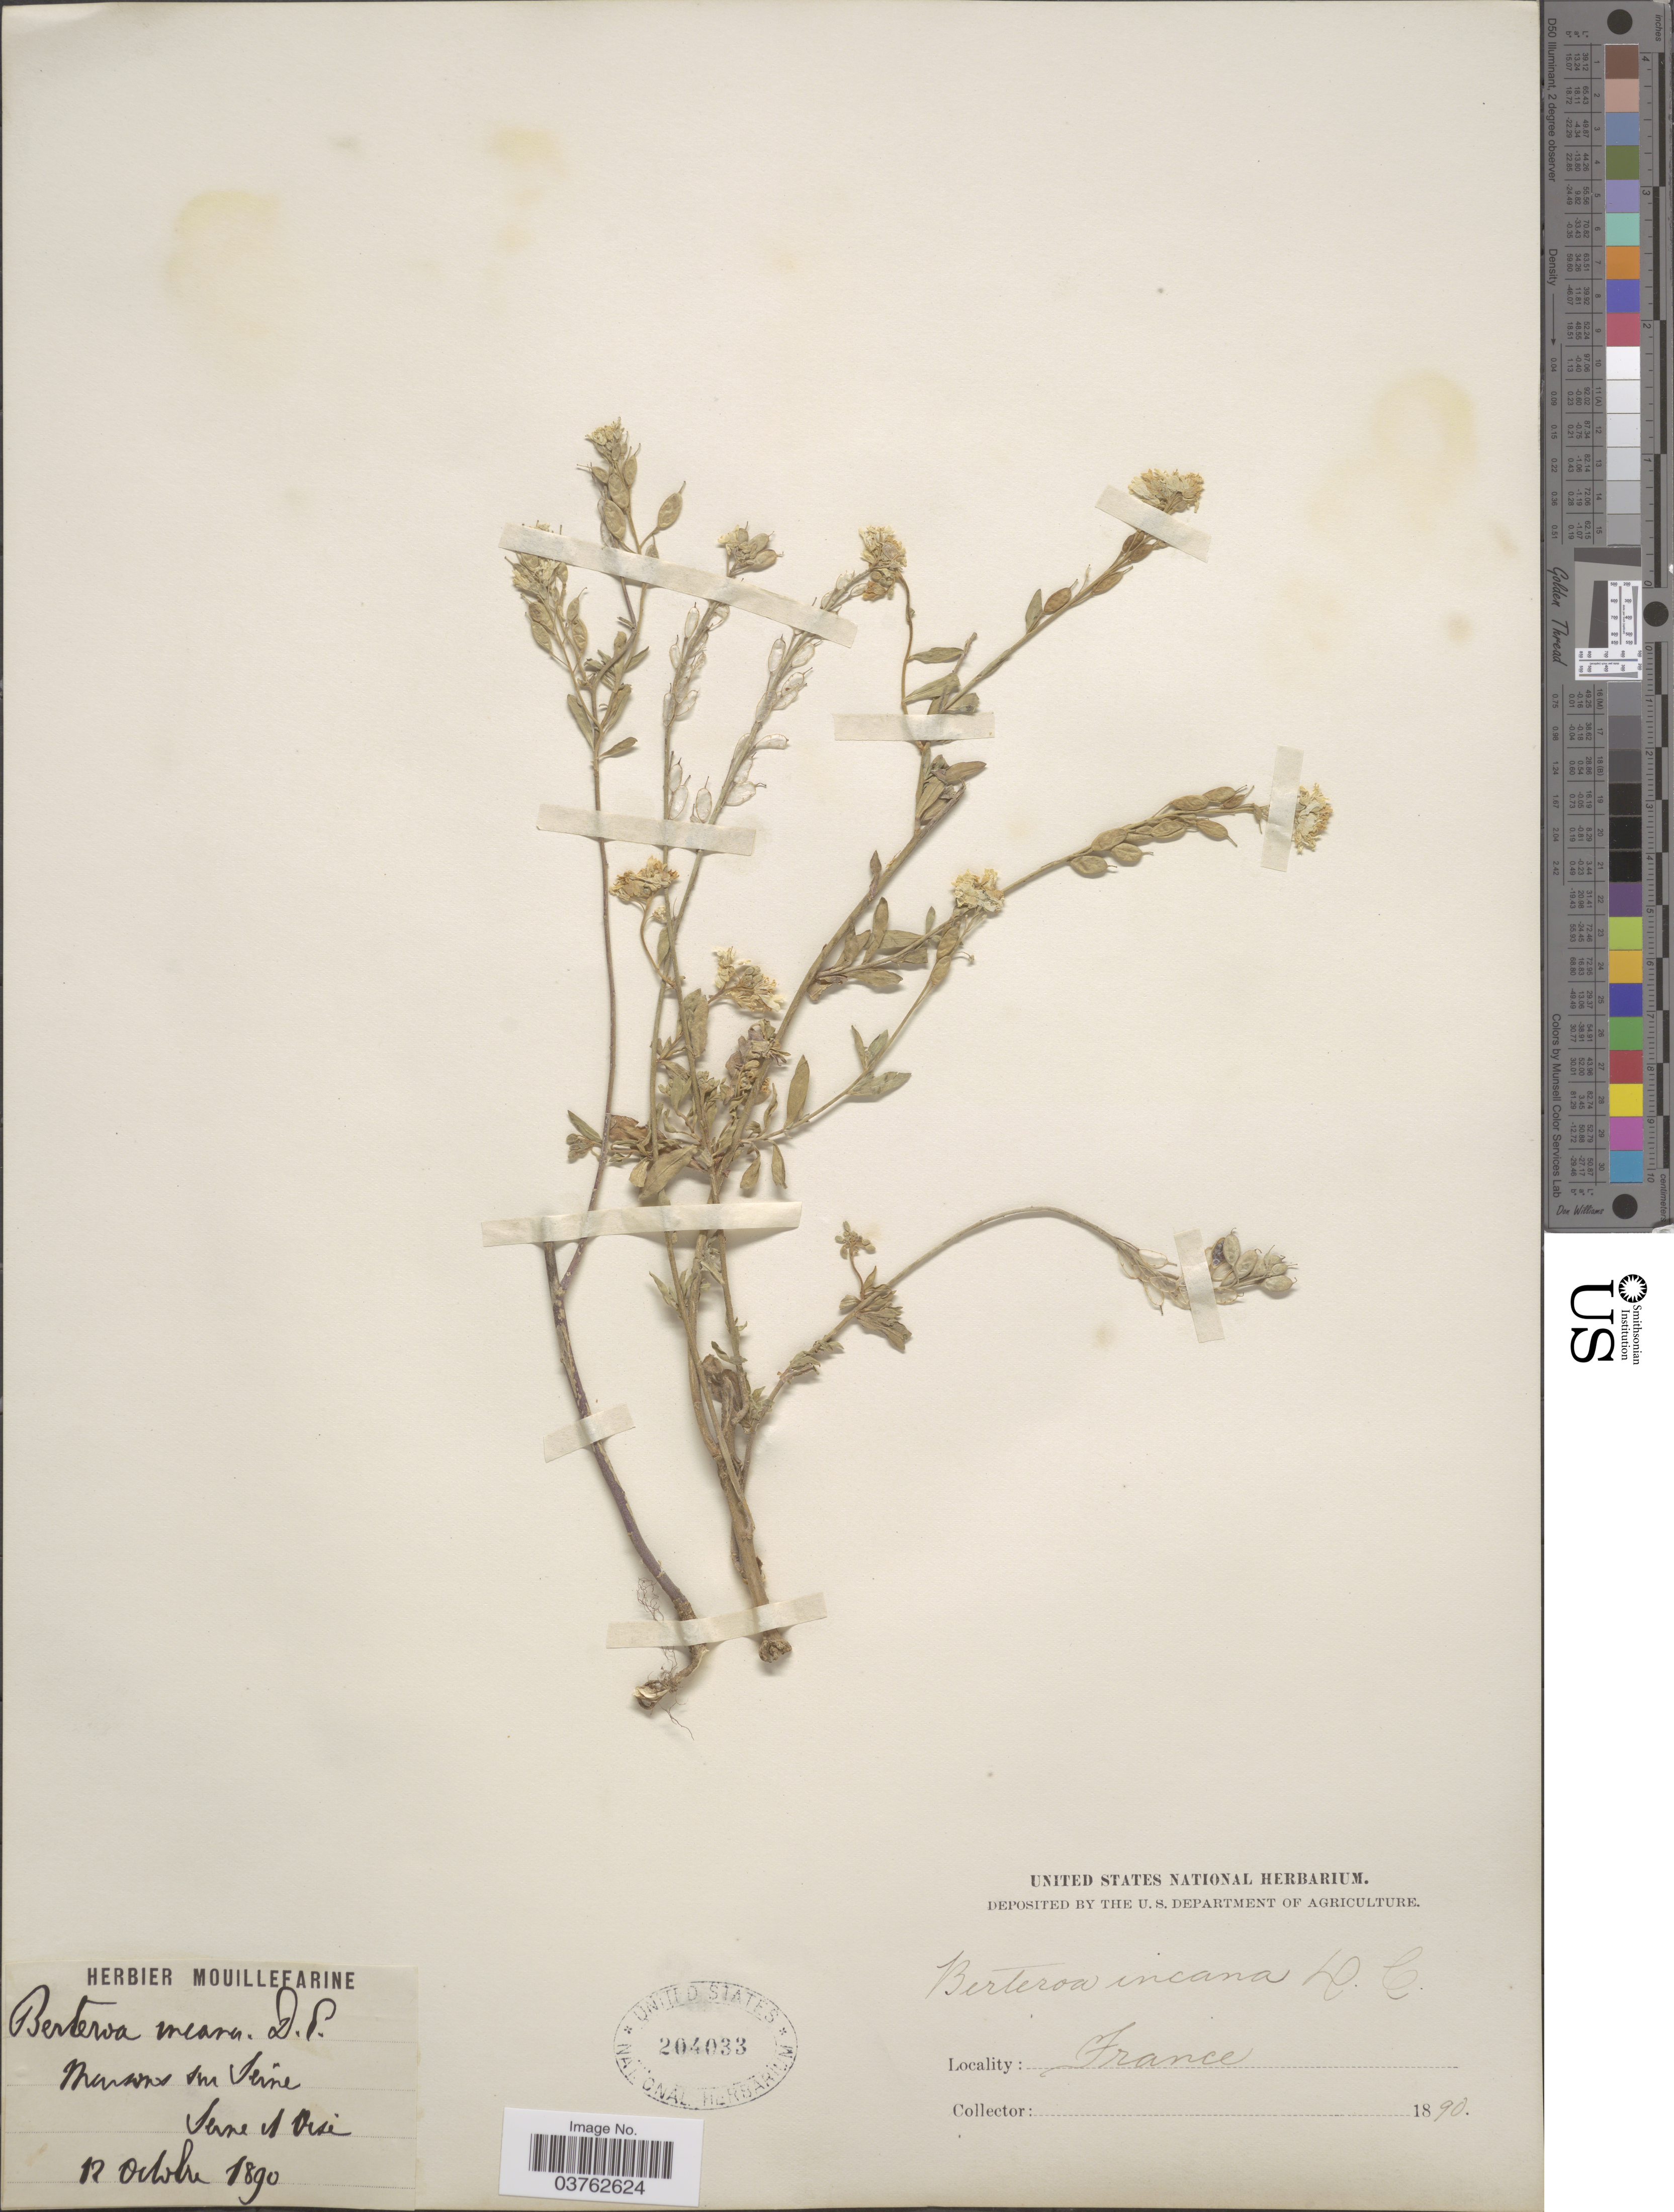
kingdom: Plantae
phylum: Tracheophyta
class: Magnoliopsida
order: Brassicales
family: Brassicaceae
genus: Berteroa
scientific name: Berteroa incana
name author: (L.) DC.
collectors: ex herb. Mouillefarine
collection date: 1890-10-12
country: France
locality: Mar [illegible text] sur Seine. Seine et Oise.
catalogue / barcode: US 204033